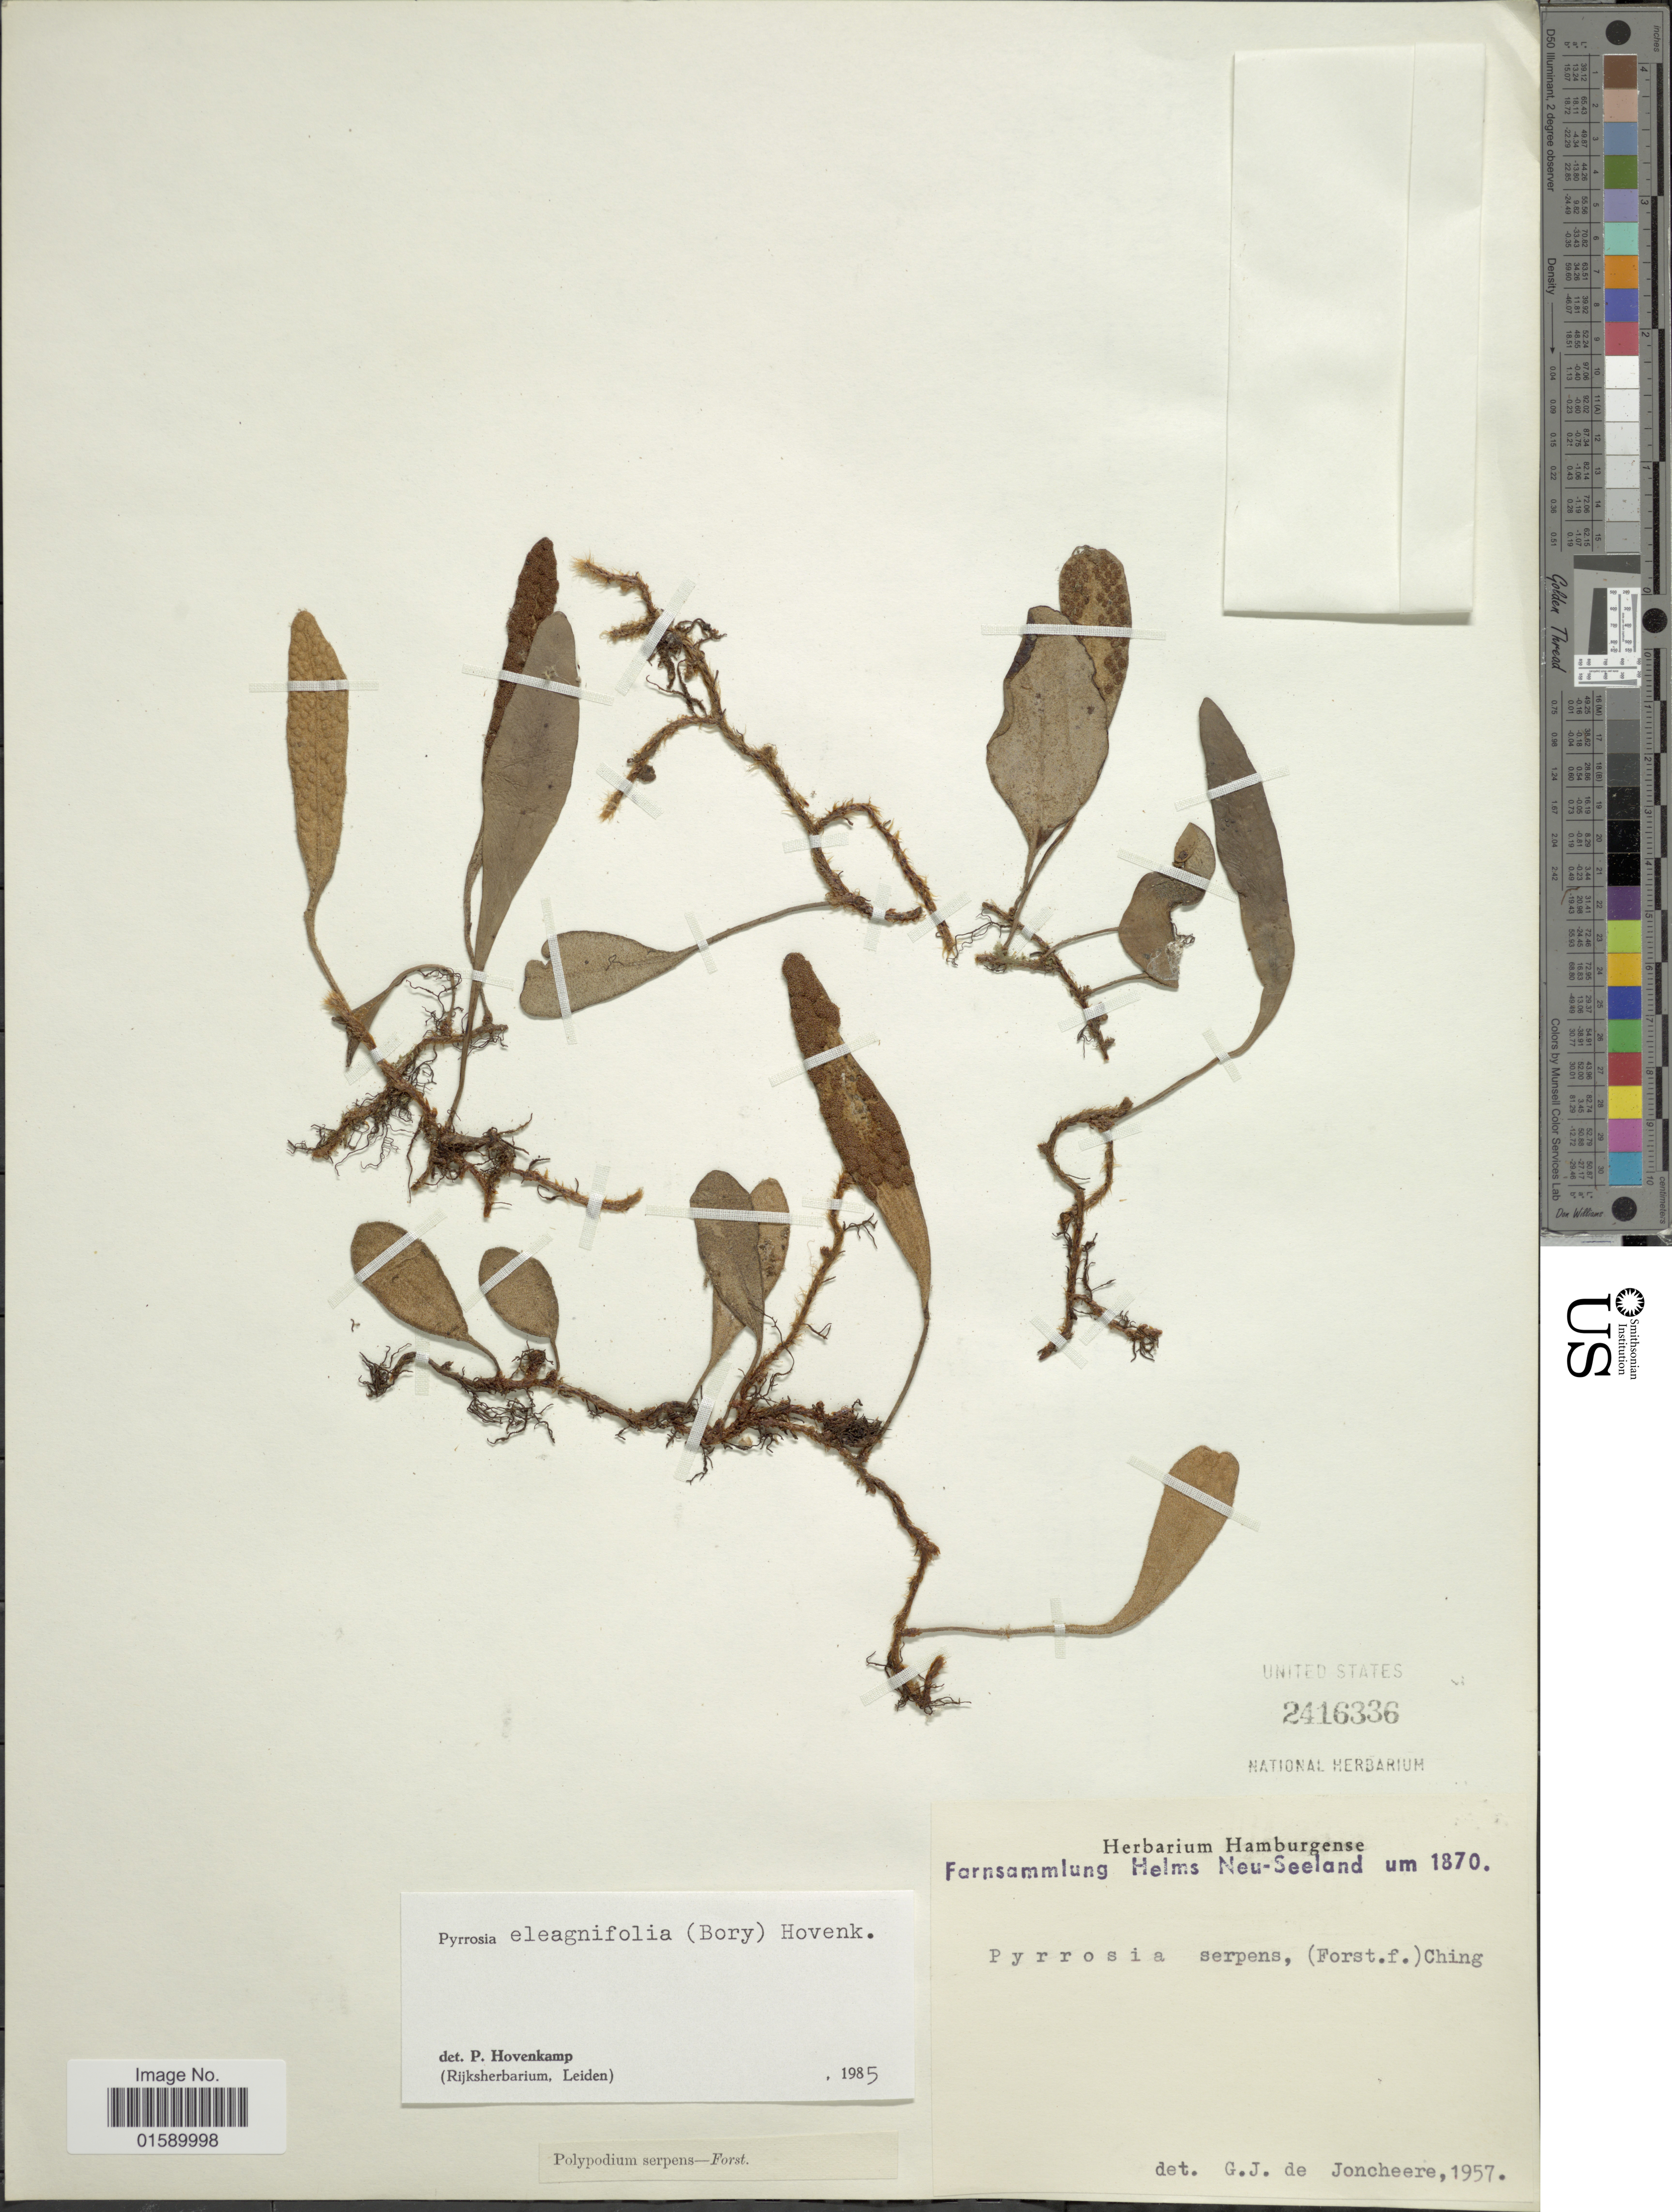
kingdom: Plantae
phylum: Tracheophyta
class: Polypodiopsida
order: Polypodiales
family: Polypodiaceae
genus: Pyrrosia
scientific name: Pyrrosia elaeagnifolia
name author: (Bory) Hovenkamp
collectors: Helms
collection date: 1870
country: New Zealand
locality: Neu-Seeland.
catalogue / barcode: US 2416336